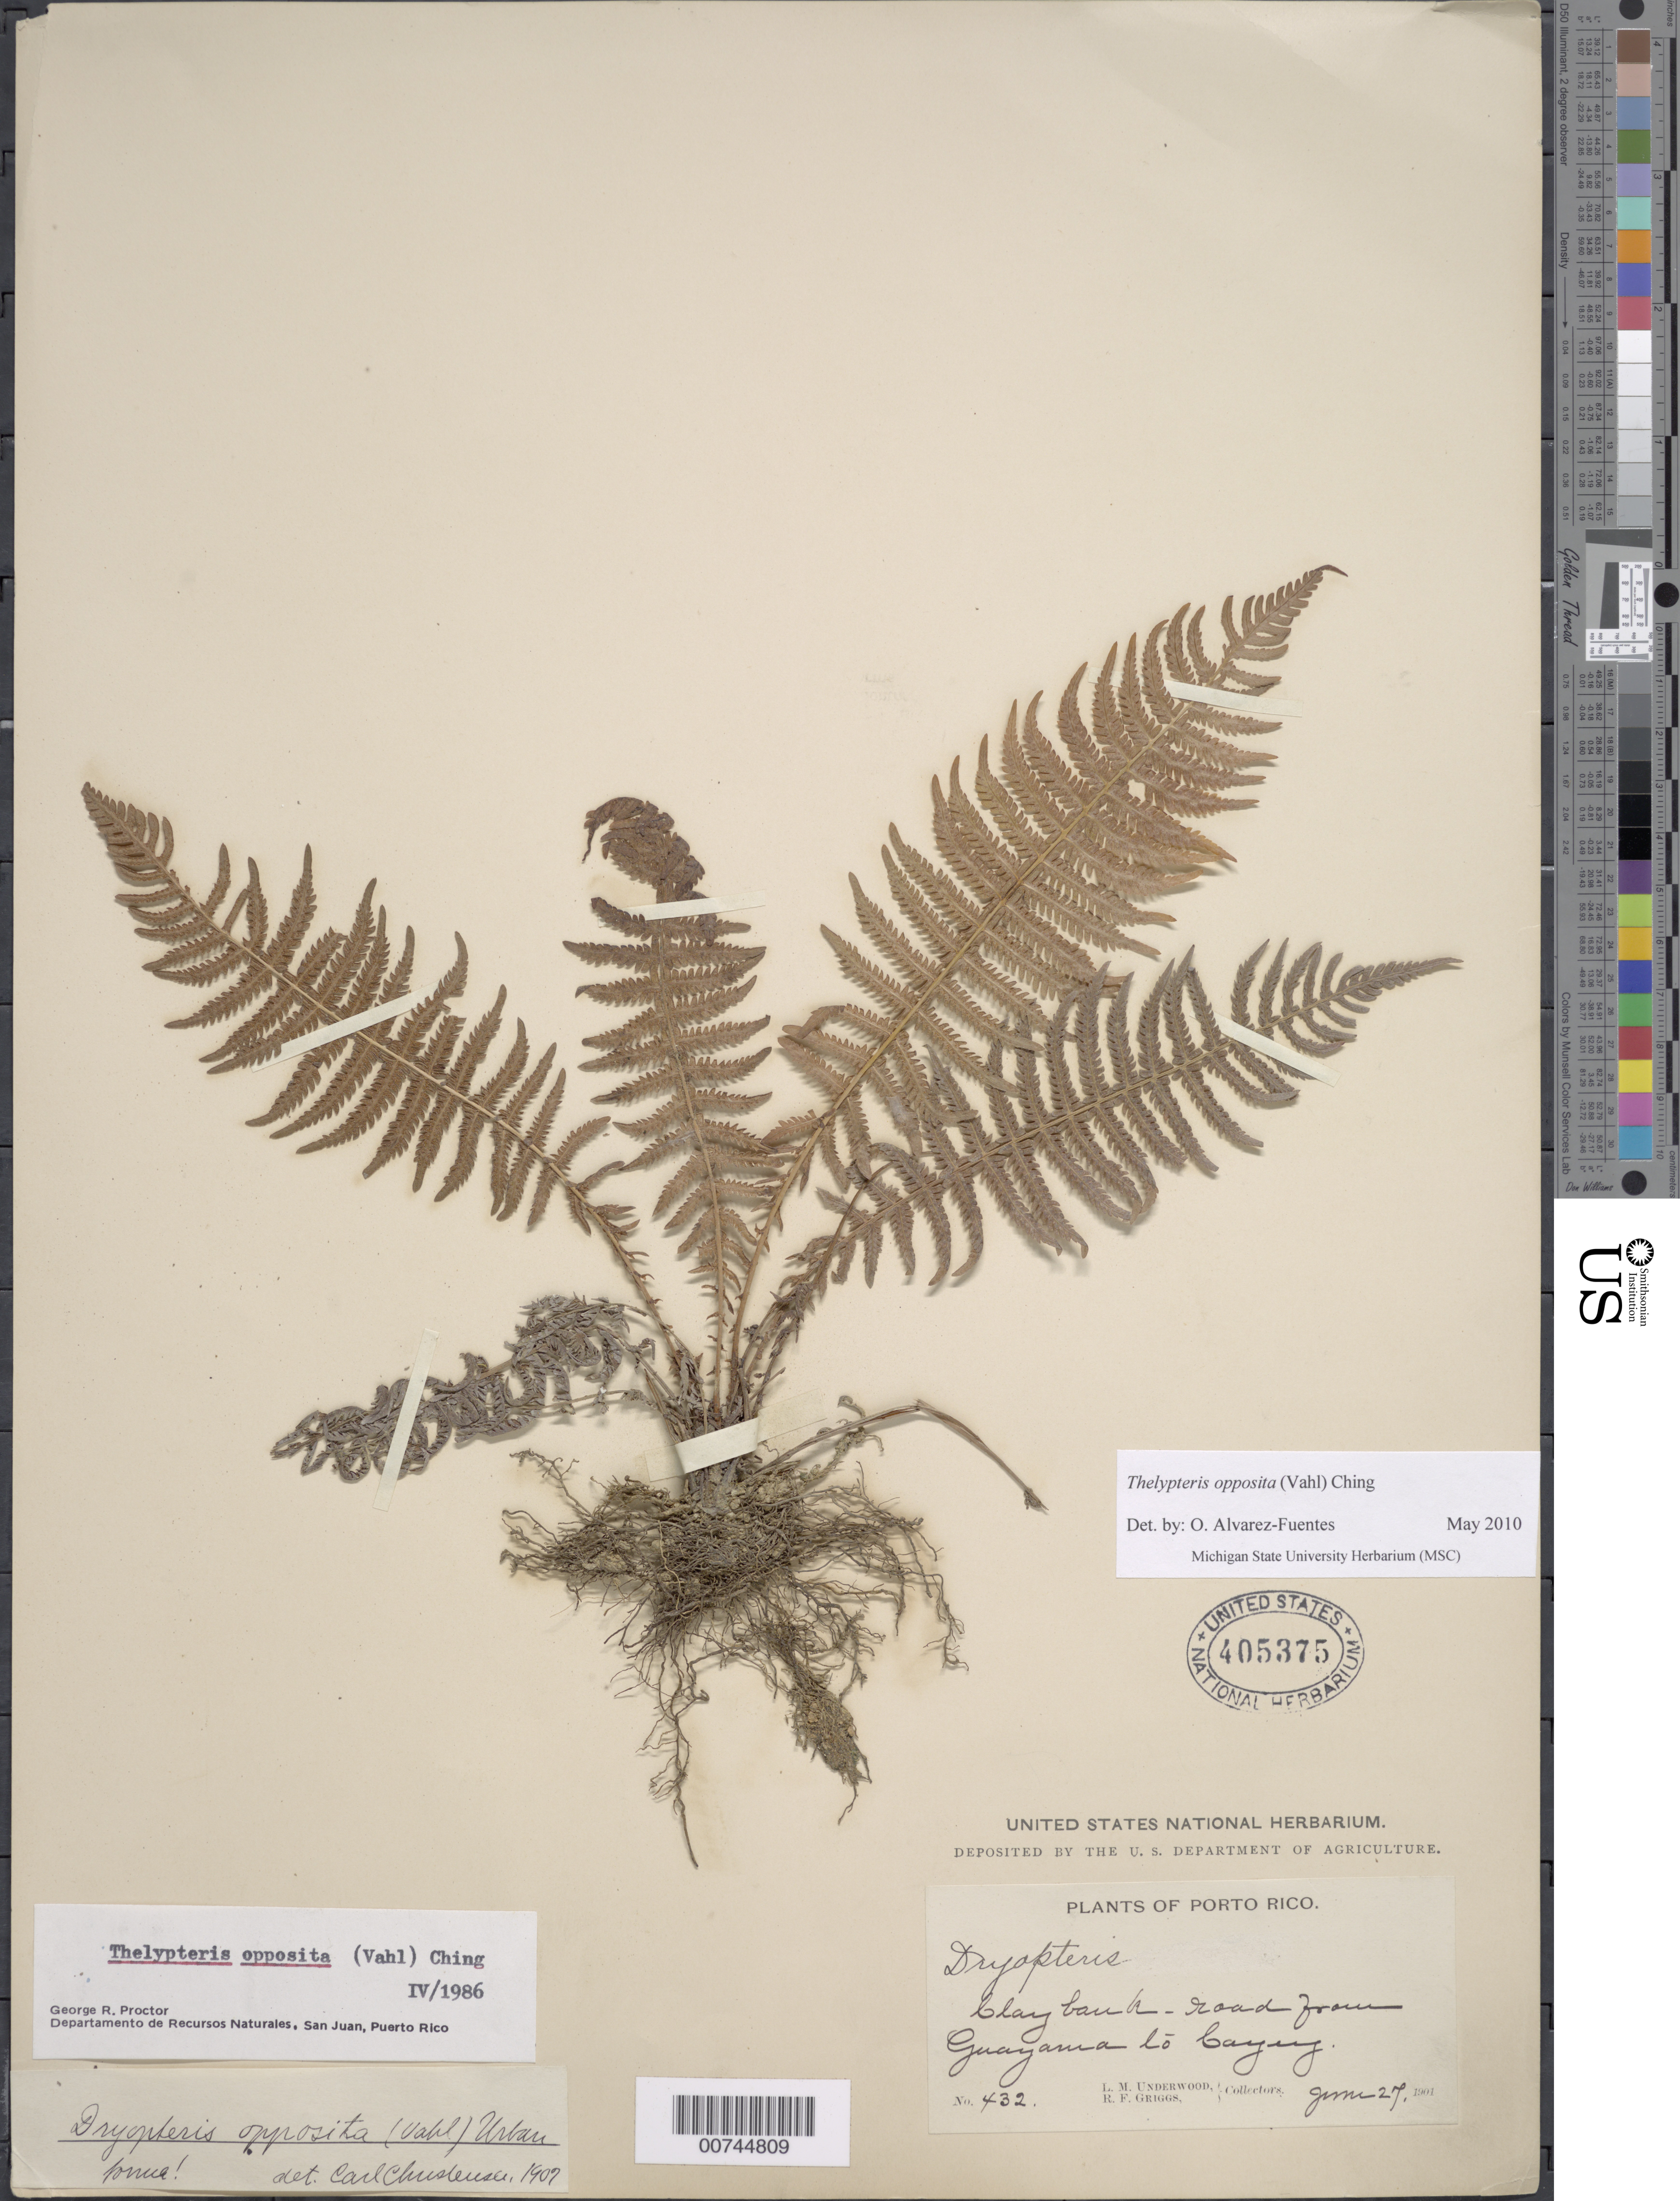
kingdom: Plantae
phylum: Tracheophyta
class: Polypodiopsida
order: Polypodiales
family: Thelypteridaceae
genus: Amauropelta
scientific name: Amauropelta opposita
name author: (Vahl) Pic. Serm.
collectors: L. M. Underwood & R. F. Griggs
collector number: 432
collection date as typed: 27 Jun 1901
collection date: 1901-06-27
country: Puerto Rico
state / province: Cayey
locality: Road from Guayama to Cayey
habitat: Clay bank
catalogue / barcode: US 405375